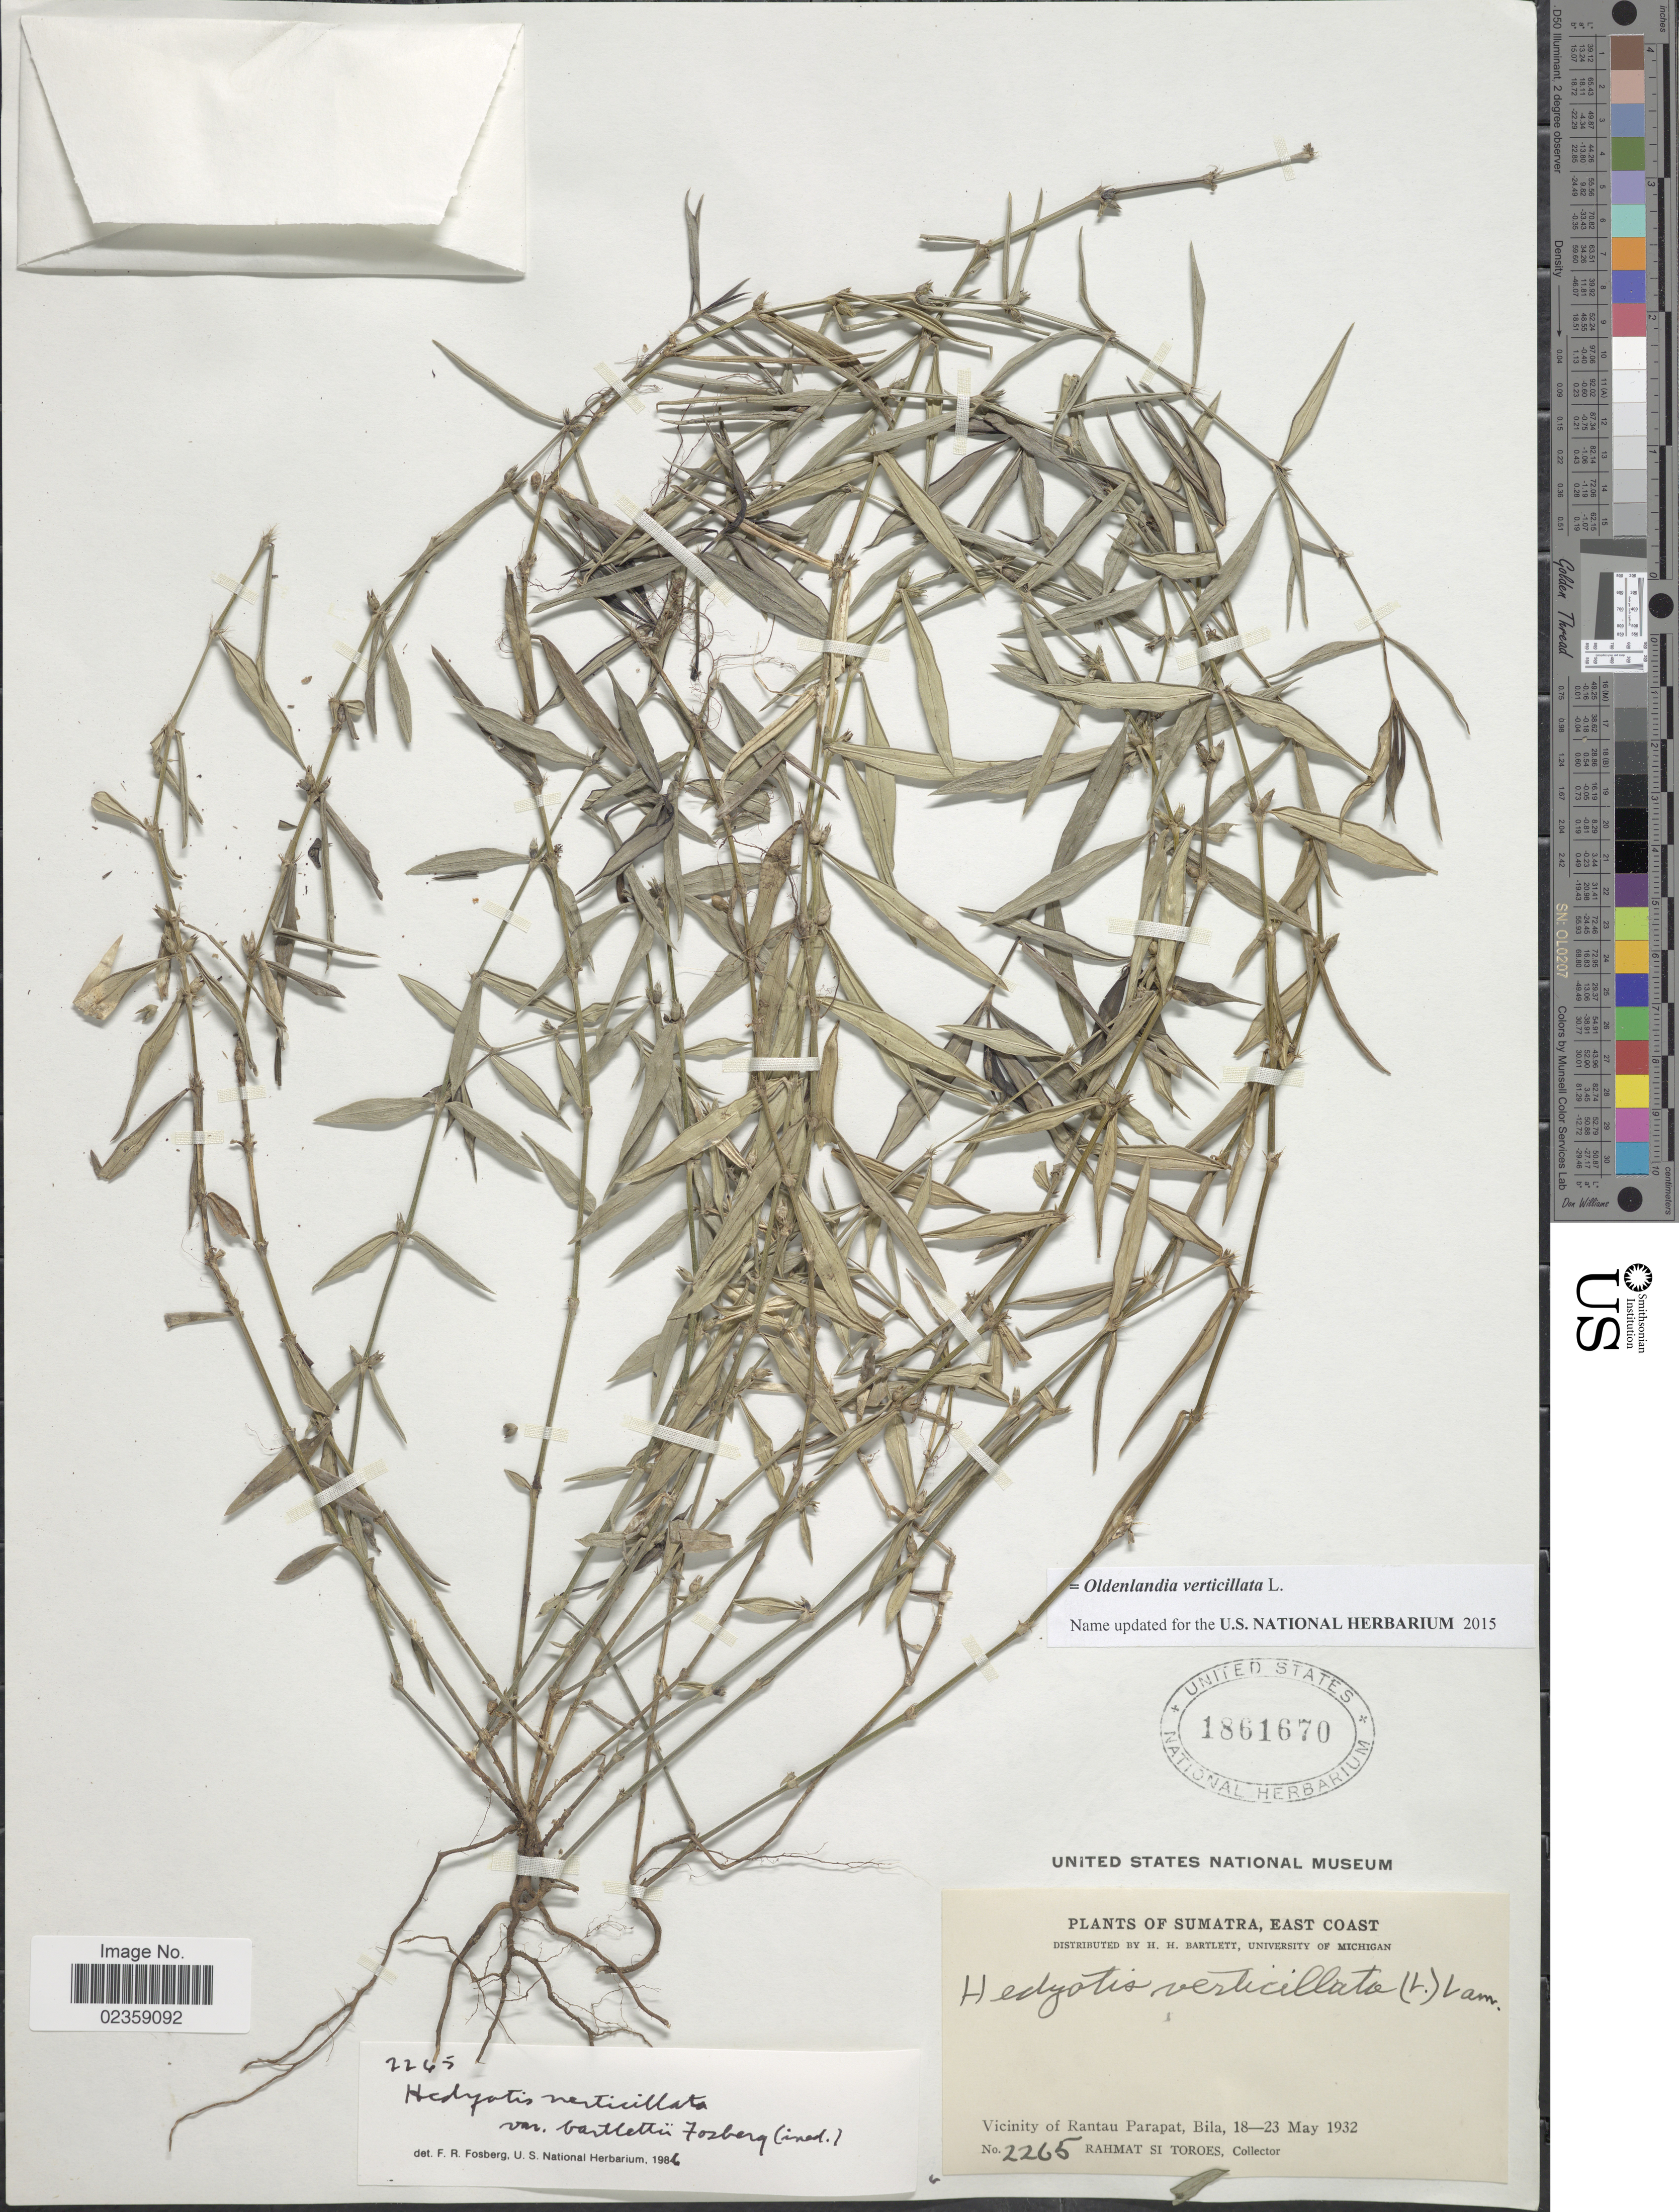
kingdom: Plantae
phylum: Tracheophyta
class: Magnoliopsida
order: Gentianales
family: Rubiaceae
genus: Oldenlandia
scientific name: Oldenlandia verticillata var. verticillata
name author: L.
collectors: Rahmat Si Boeea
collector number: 2265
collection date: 1932-05-18/1932-05-23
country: Indonesia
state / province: Sumatra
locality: Sumatra, East Coast. Vicinity of Rantau Parapat, Bila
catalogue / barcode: US 1861670